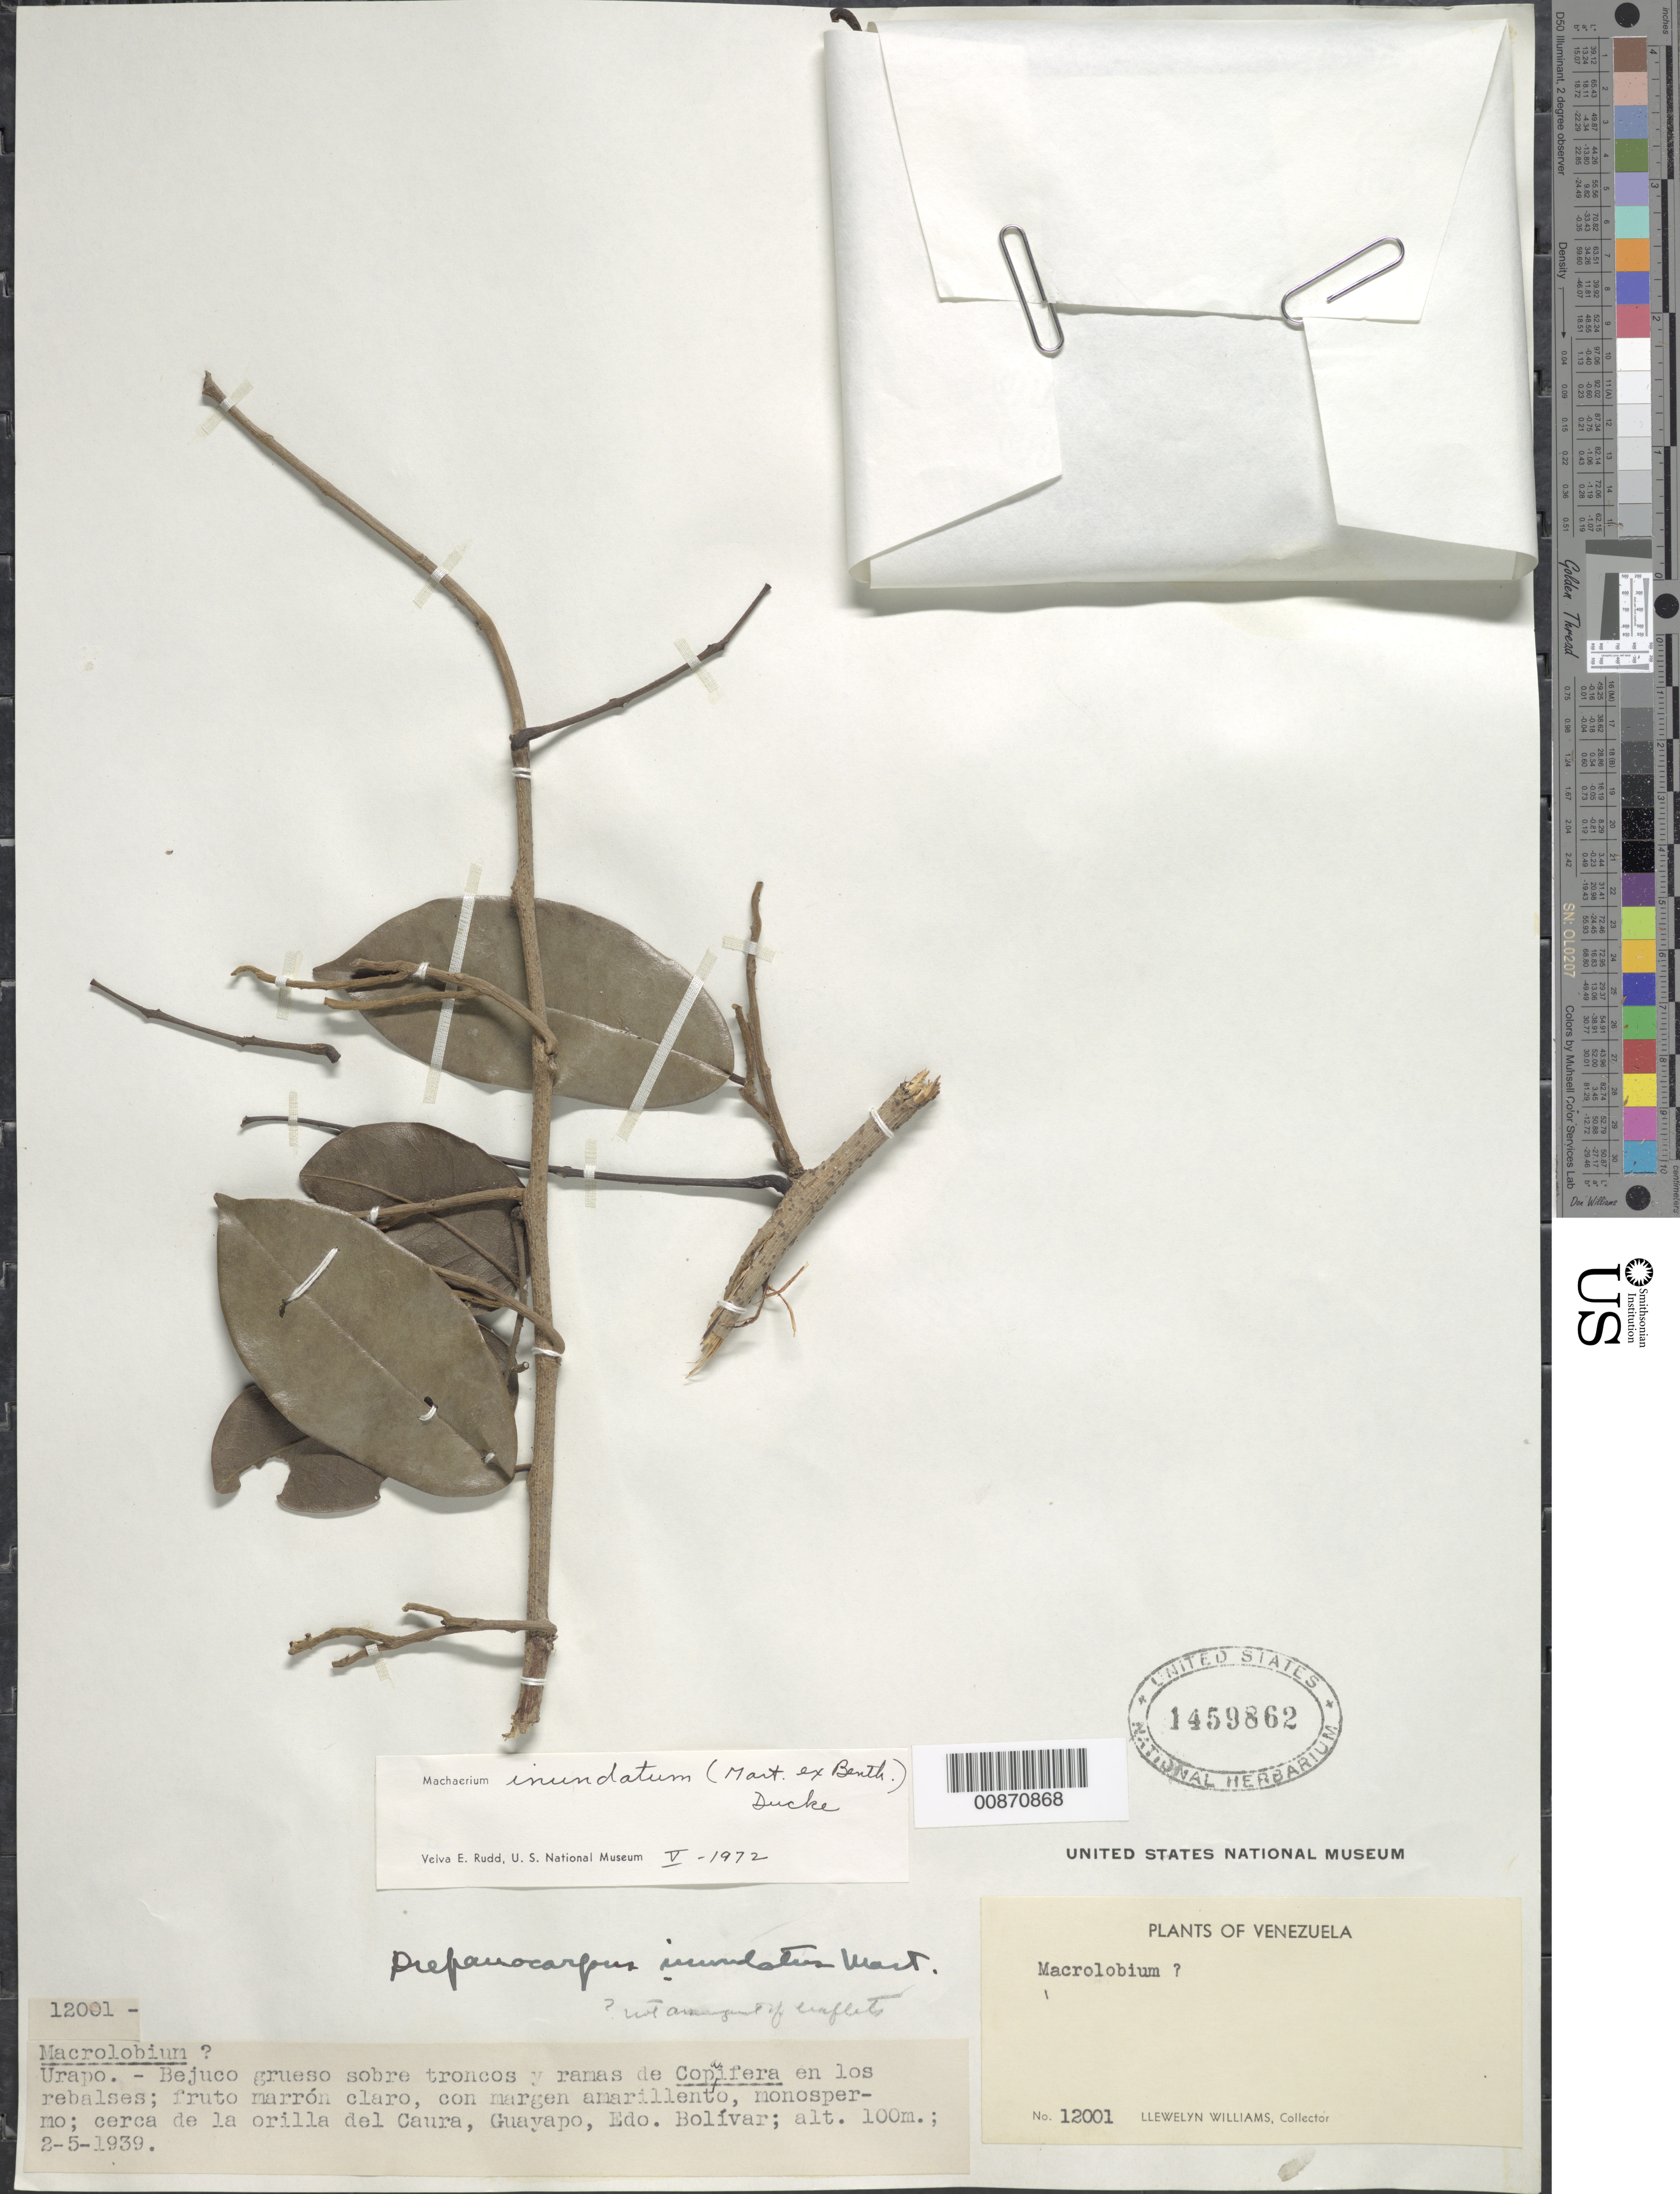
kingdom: Plantae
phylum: Tracheophyta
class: Magnoliopsida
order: Fabales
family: Fabaceae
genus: Machaerium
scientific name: Machaerium inundatum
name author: (Mart. ex Benth.) Ducke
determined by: Rudd, V. E.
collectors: Ll. Williams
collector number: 12001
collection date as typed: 2-May-39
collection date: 1939-05-02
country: Venezuela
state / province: Bolívar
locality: Guayapo, Bajo Caura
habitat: Sobre troncos y ramas de Copaifera en los rebalses, cerca orilla del Caura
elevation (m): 100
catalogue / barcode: US 1459862